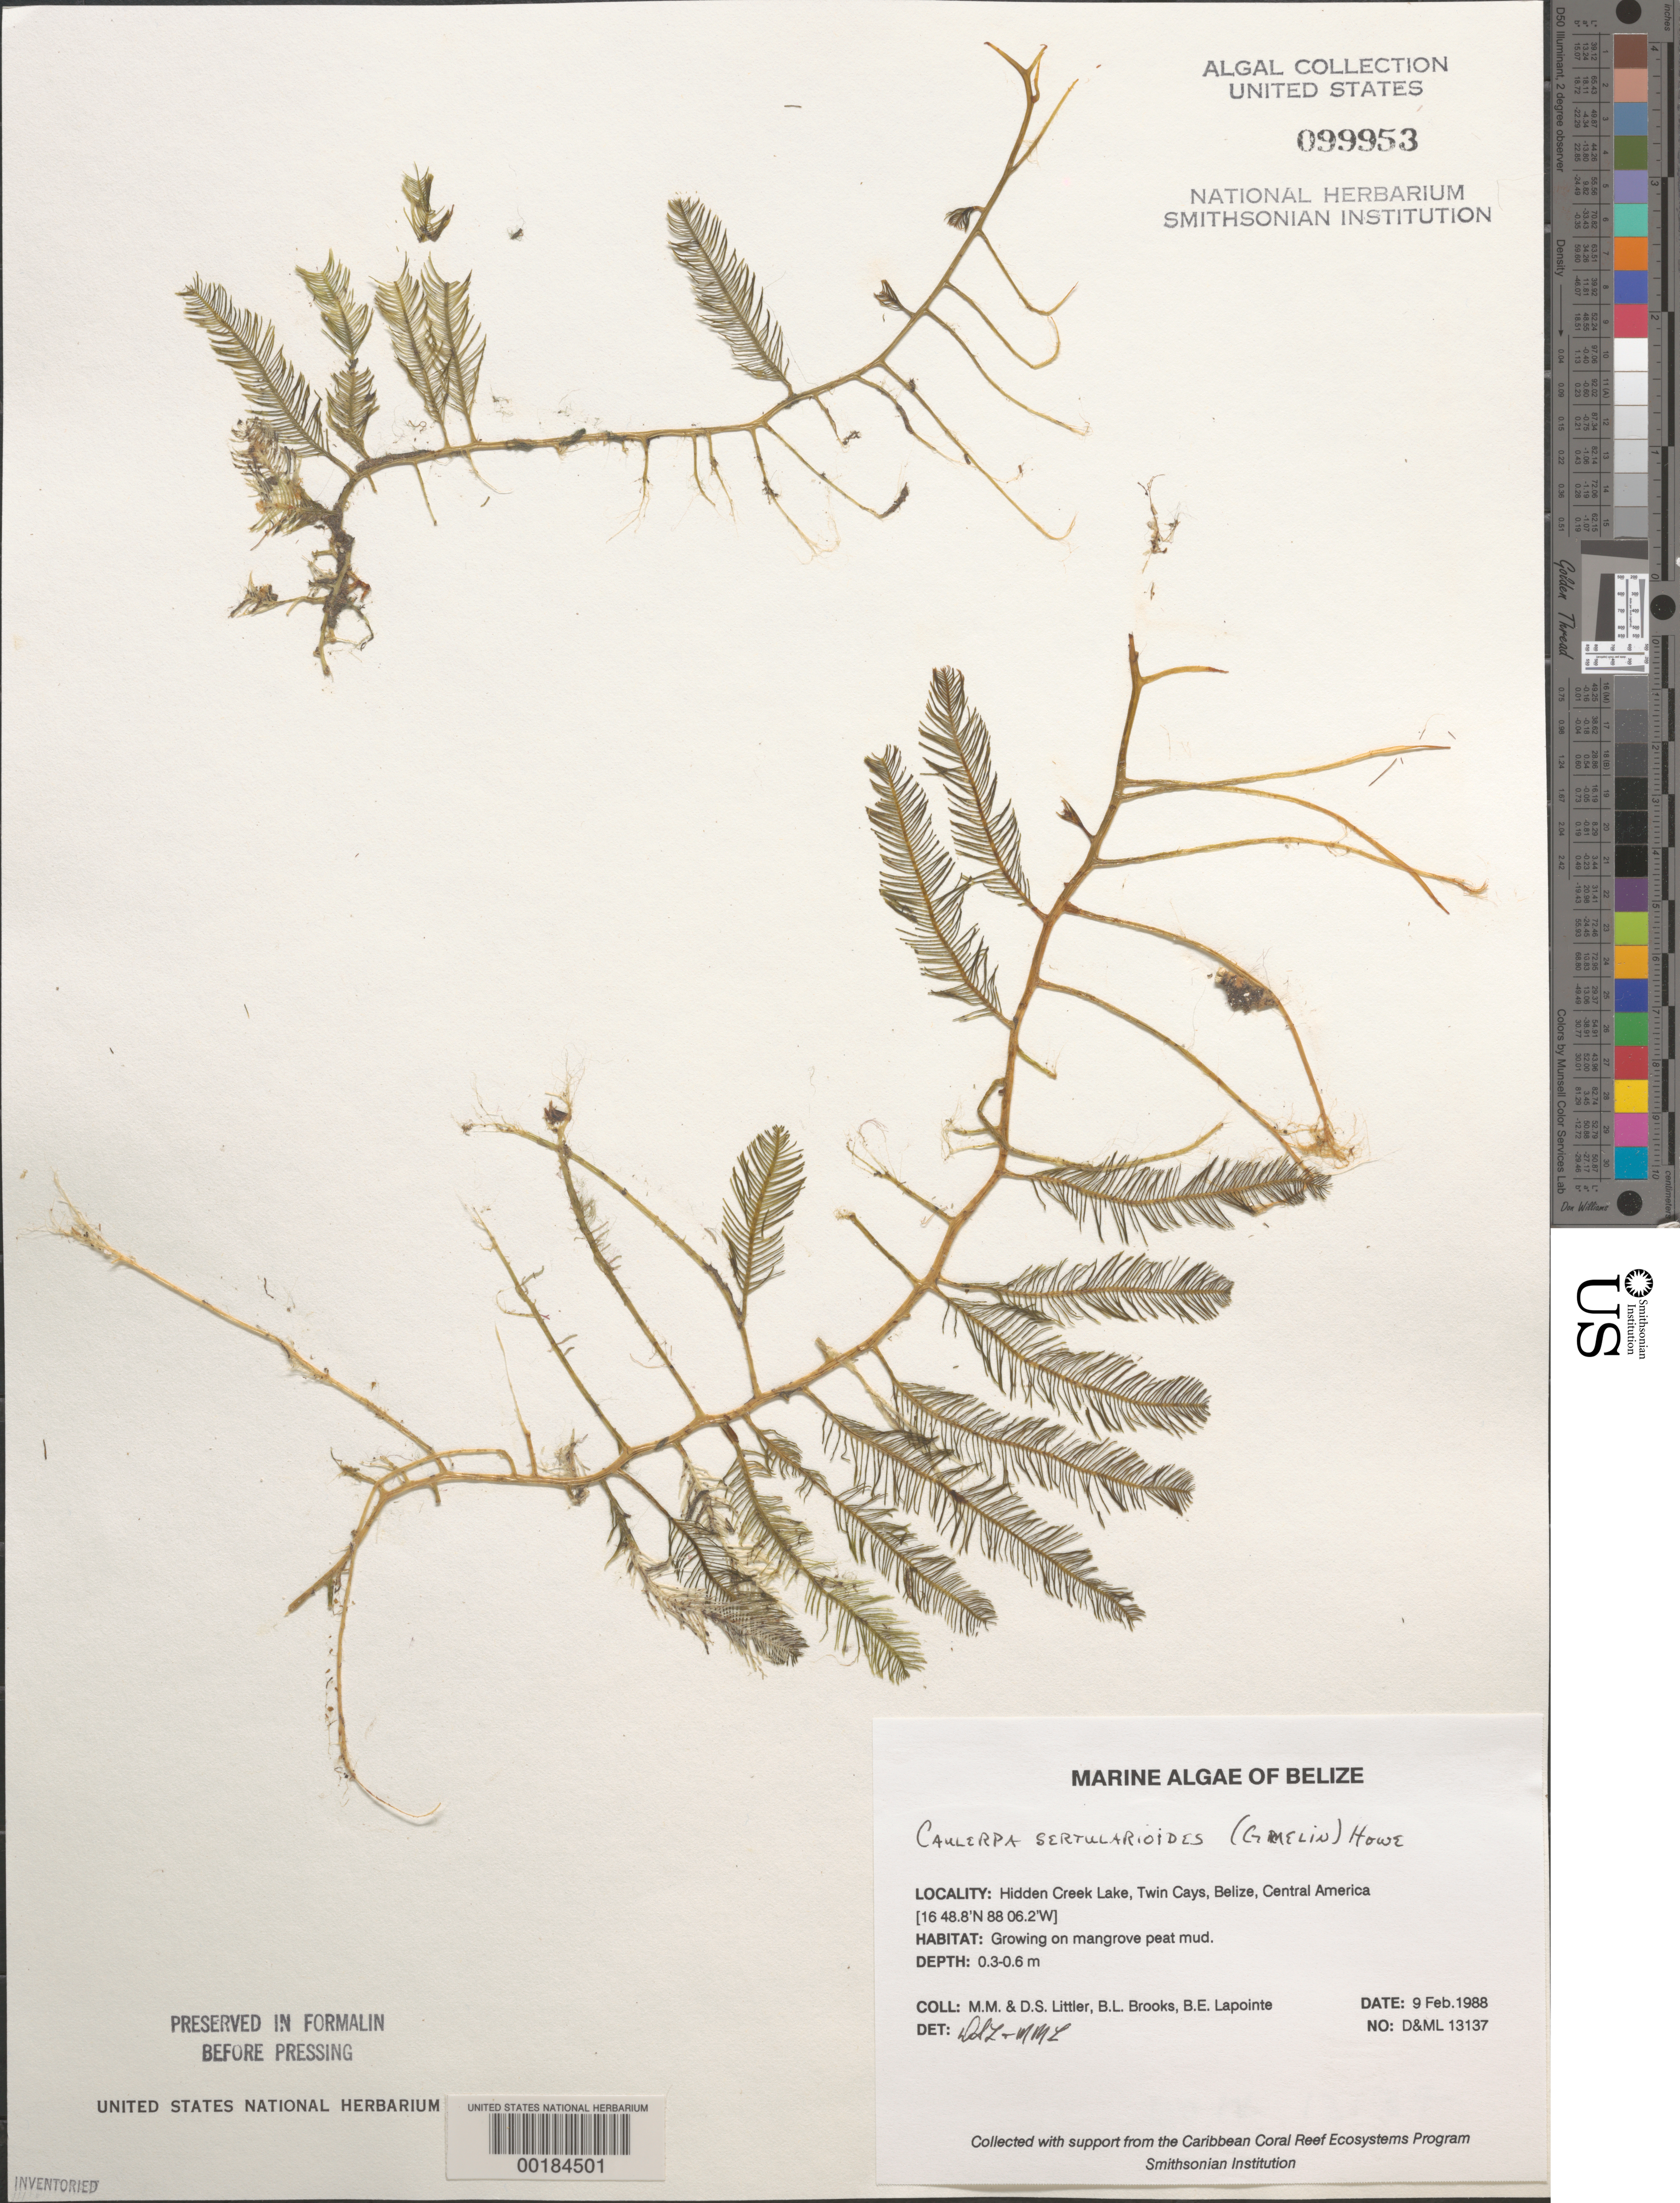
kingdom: Plantae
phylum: Chlorophyta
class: Ulvophyceae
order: Bryopsidales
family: Caulerpaceae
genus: Caulerpa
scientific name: Caulerpa sertularioides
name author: (S.G. Gmel.) M. Howe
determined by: Littler, D. S.; Littler, M. M.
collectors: D. S. Littler, M. M. Littler, B. Brooks & B. Lapointe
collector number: D&ML 13137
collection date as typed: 09 Feb 1988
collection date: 1988-02-09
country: Belize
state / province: Stann Creek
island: Twin Cays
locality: Hidden Creek Lake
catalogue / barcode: US 99953